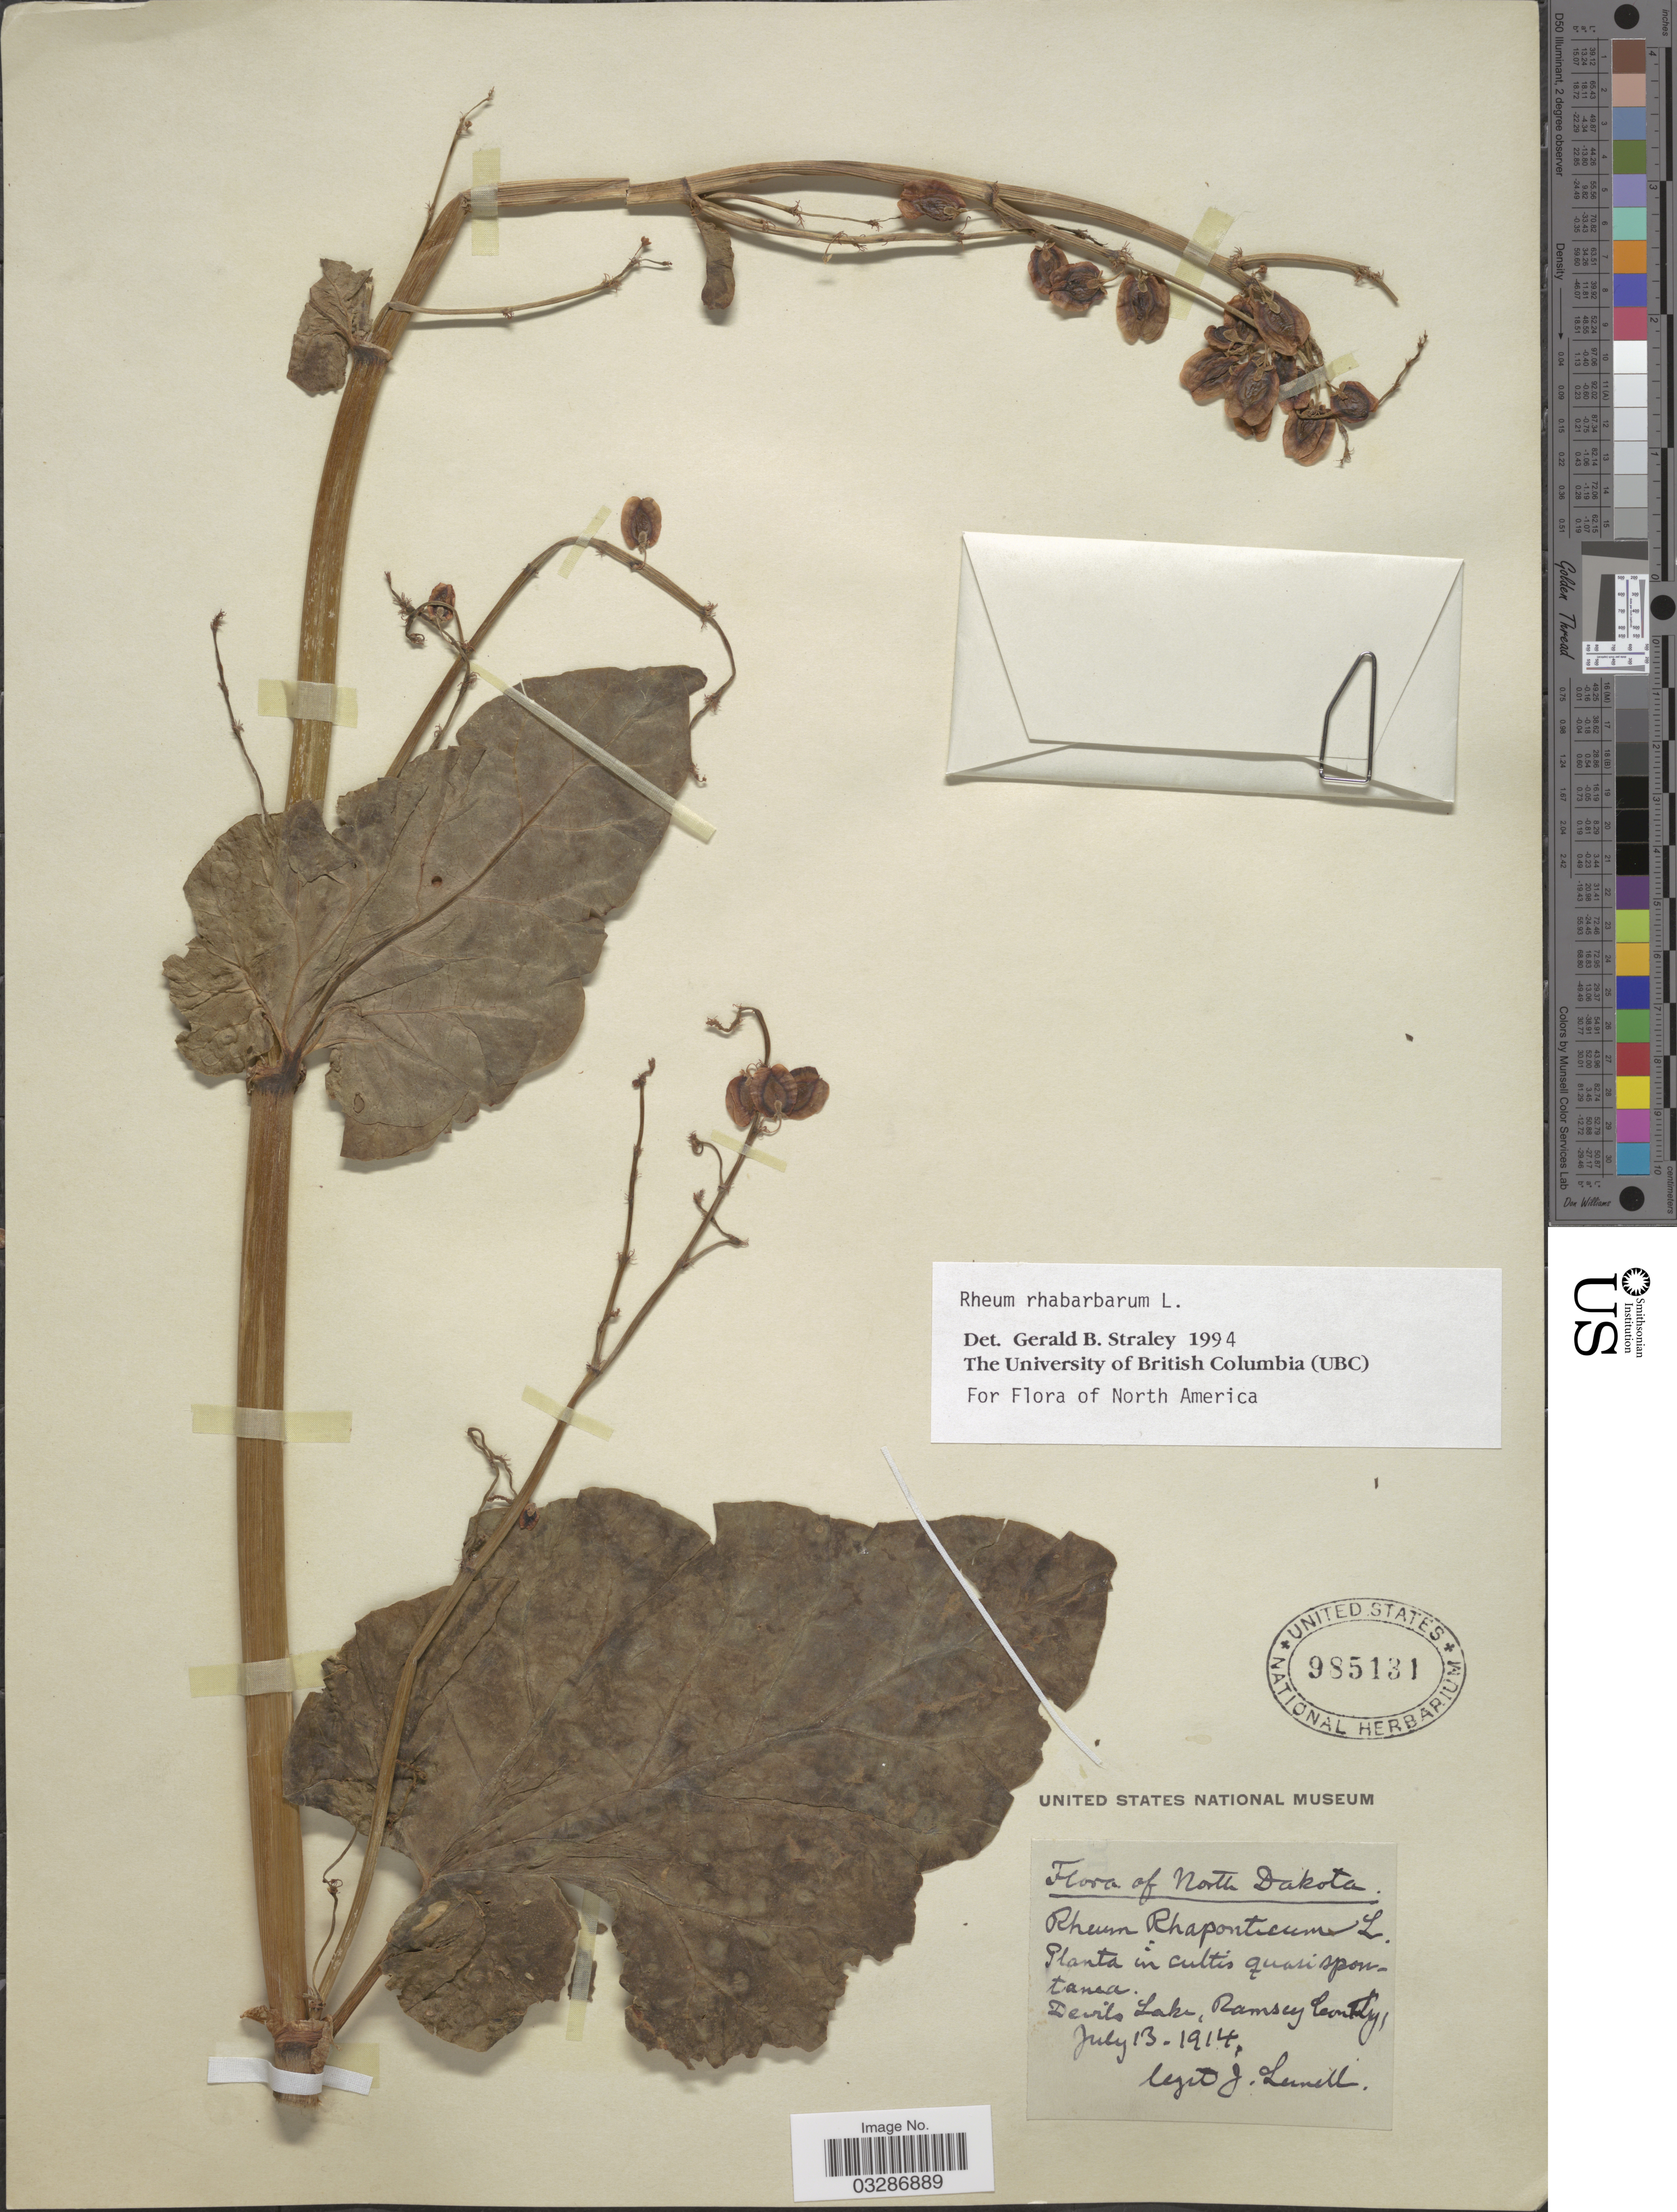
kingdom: Plantae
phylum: Tracheophyta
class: Magnoliopsida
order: Caryophyllales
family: Polygonaceae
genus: Rheum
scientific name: Rheum rhabarbarum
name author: L.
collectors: J. Lunell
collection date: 1914-07-13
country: United States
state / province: North Dakota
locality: Devils Lake, Ramsey County.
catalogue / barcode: US 985131